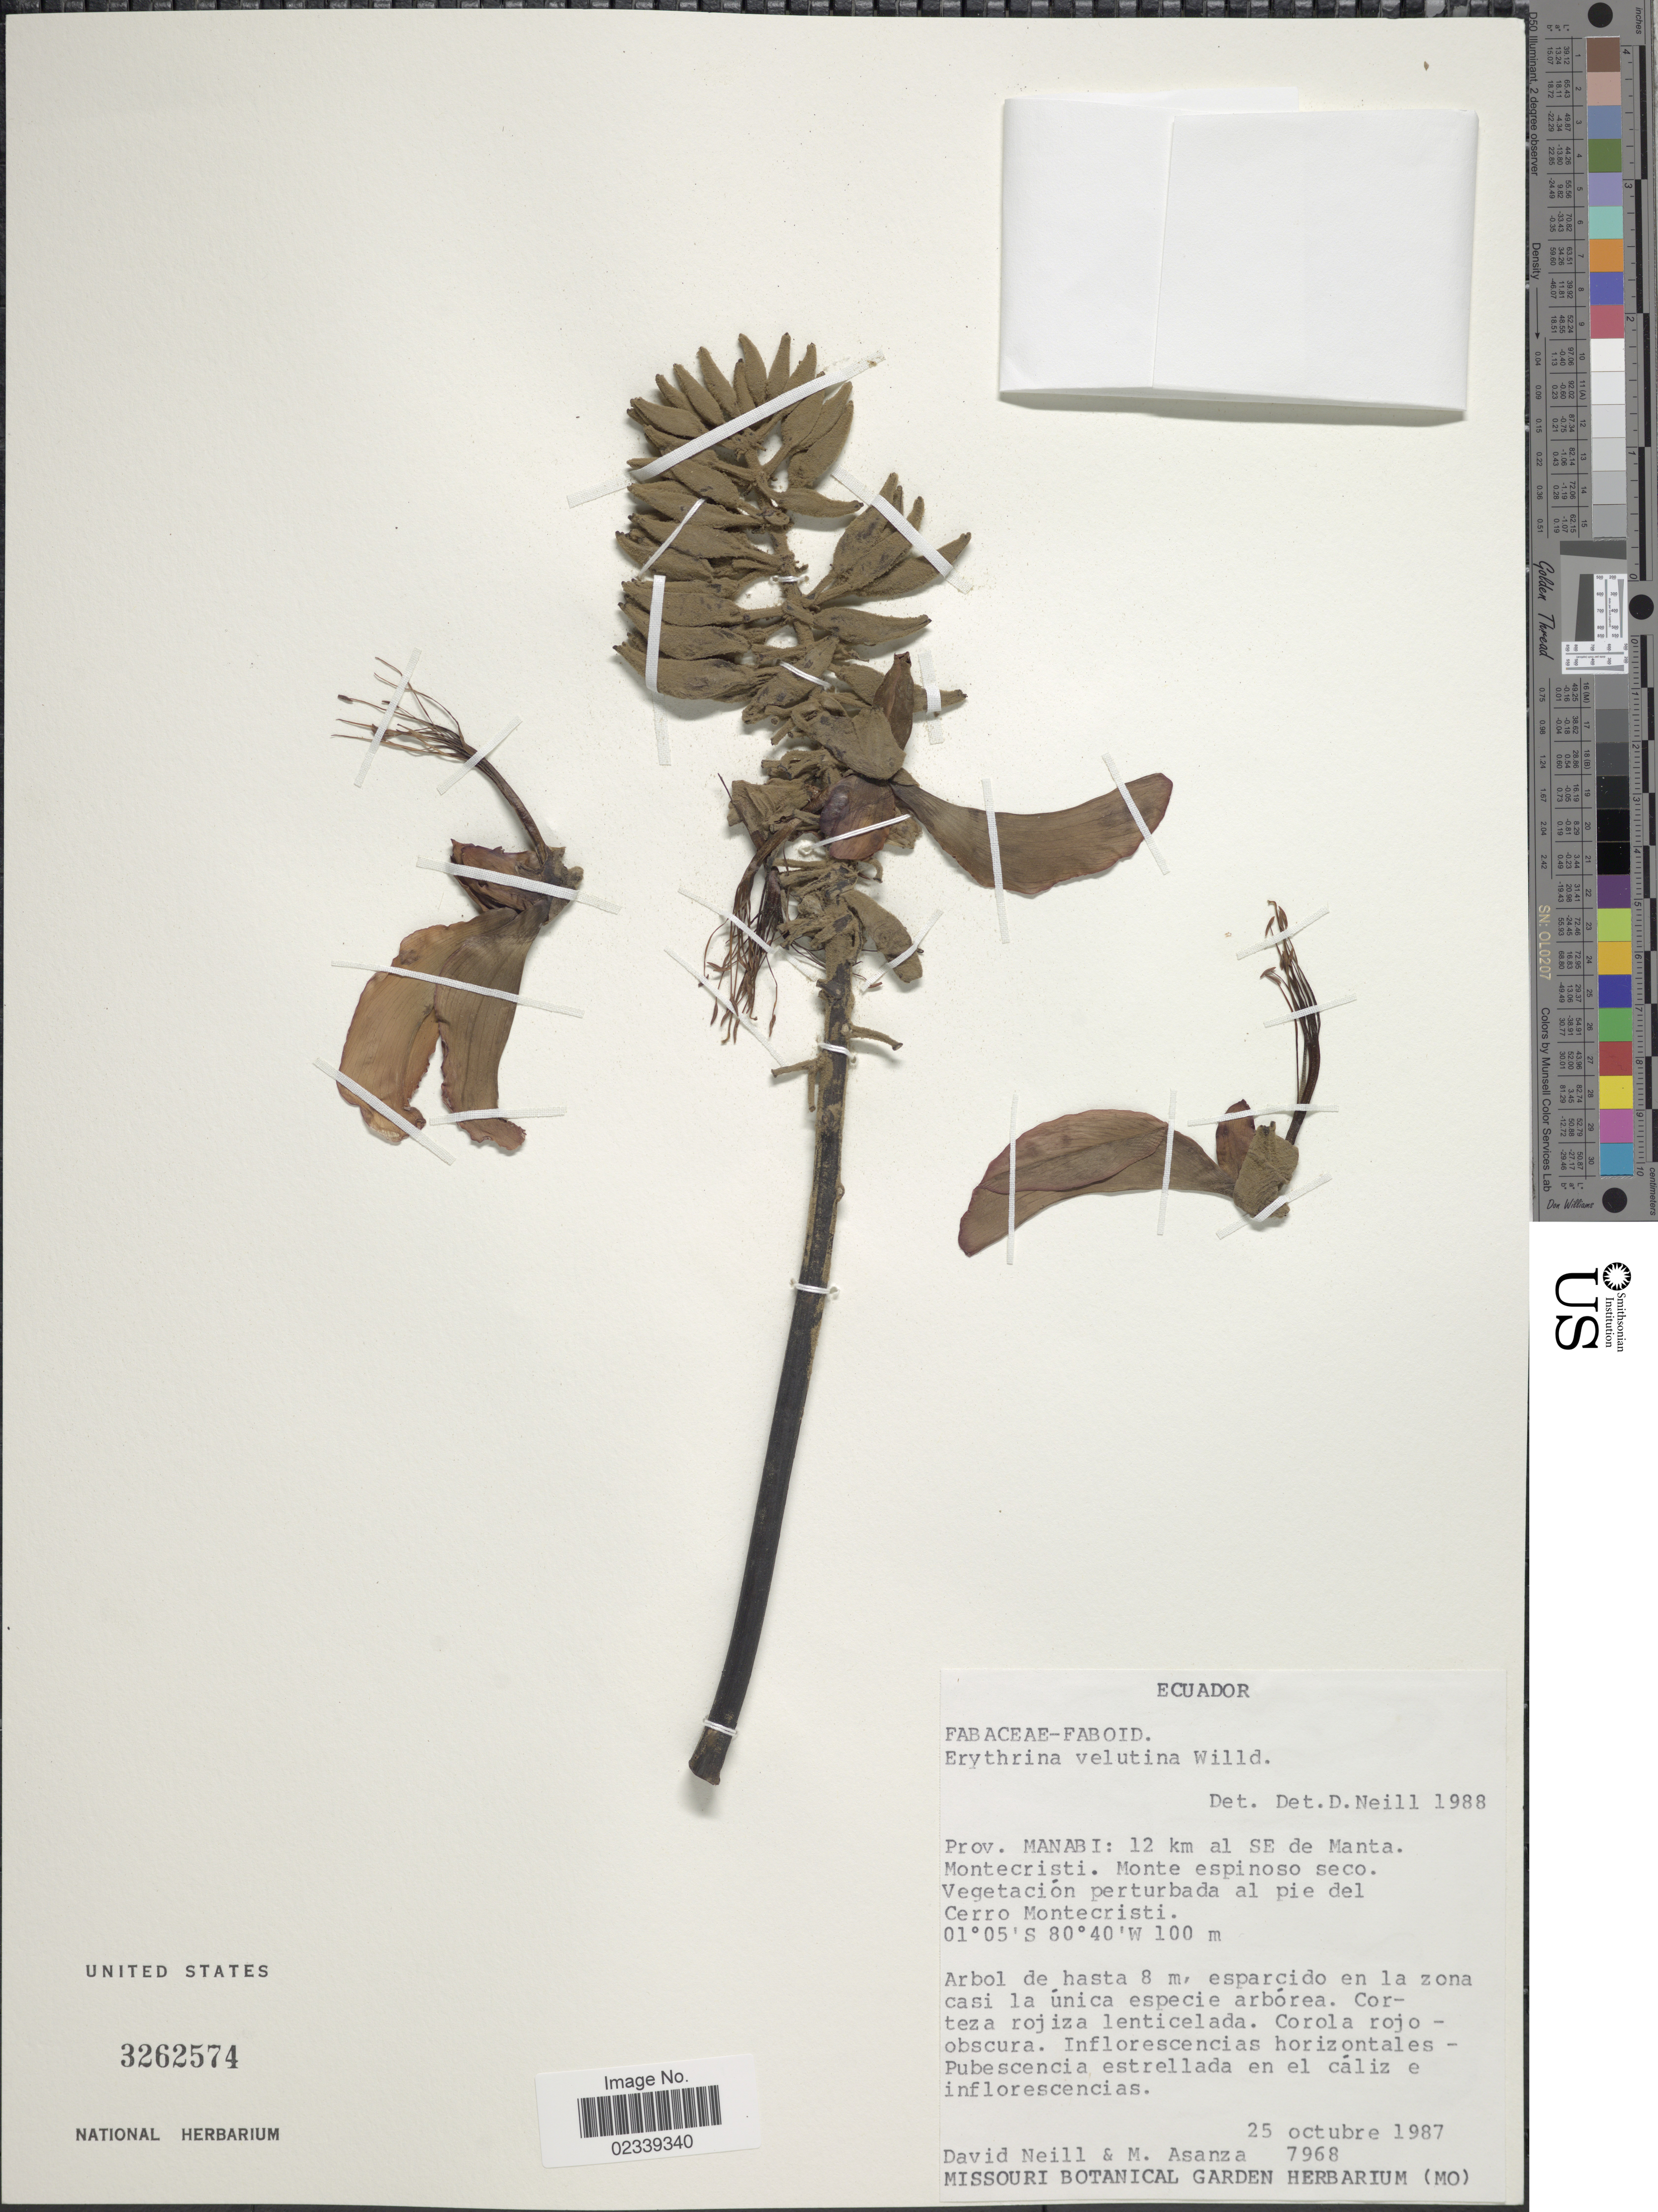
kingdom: Plantae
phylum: Tracheophyta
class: Magnoliopsida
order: Fabales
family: Fabaceae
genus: Erythrina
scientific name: Erythrina velutina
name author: Willd.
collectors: D. Neill & M. Asanza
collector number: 7968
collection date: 1987-10-25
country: Ecuador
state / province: Manabí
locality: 12 km al SE de Manta, Montecristi, Monte espinoso seco, vegetacion petrurbada al pie del Cerro Montecristi.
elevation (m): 100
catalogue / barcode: US 3262574